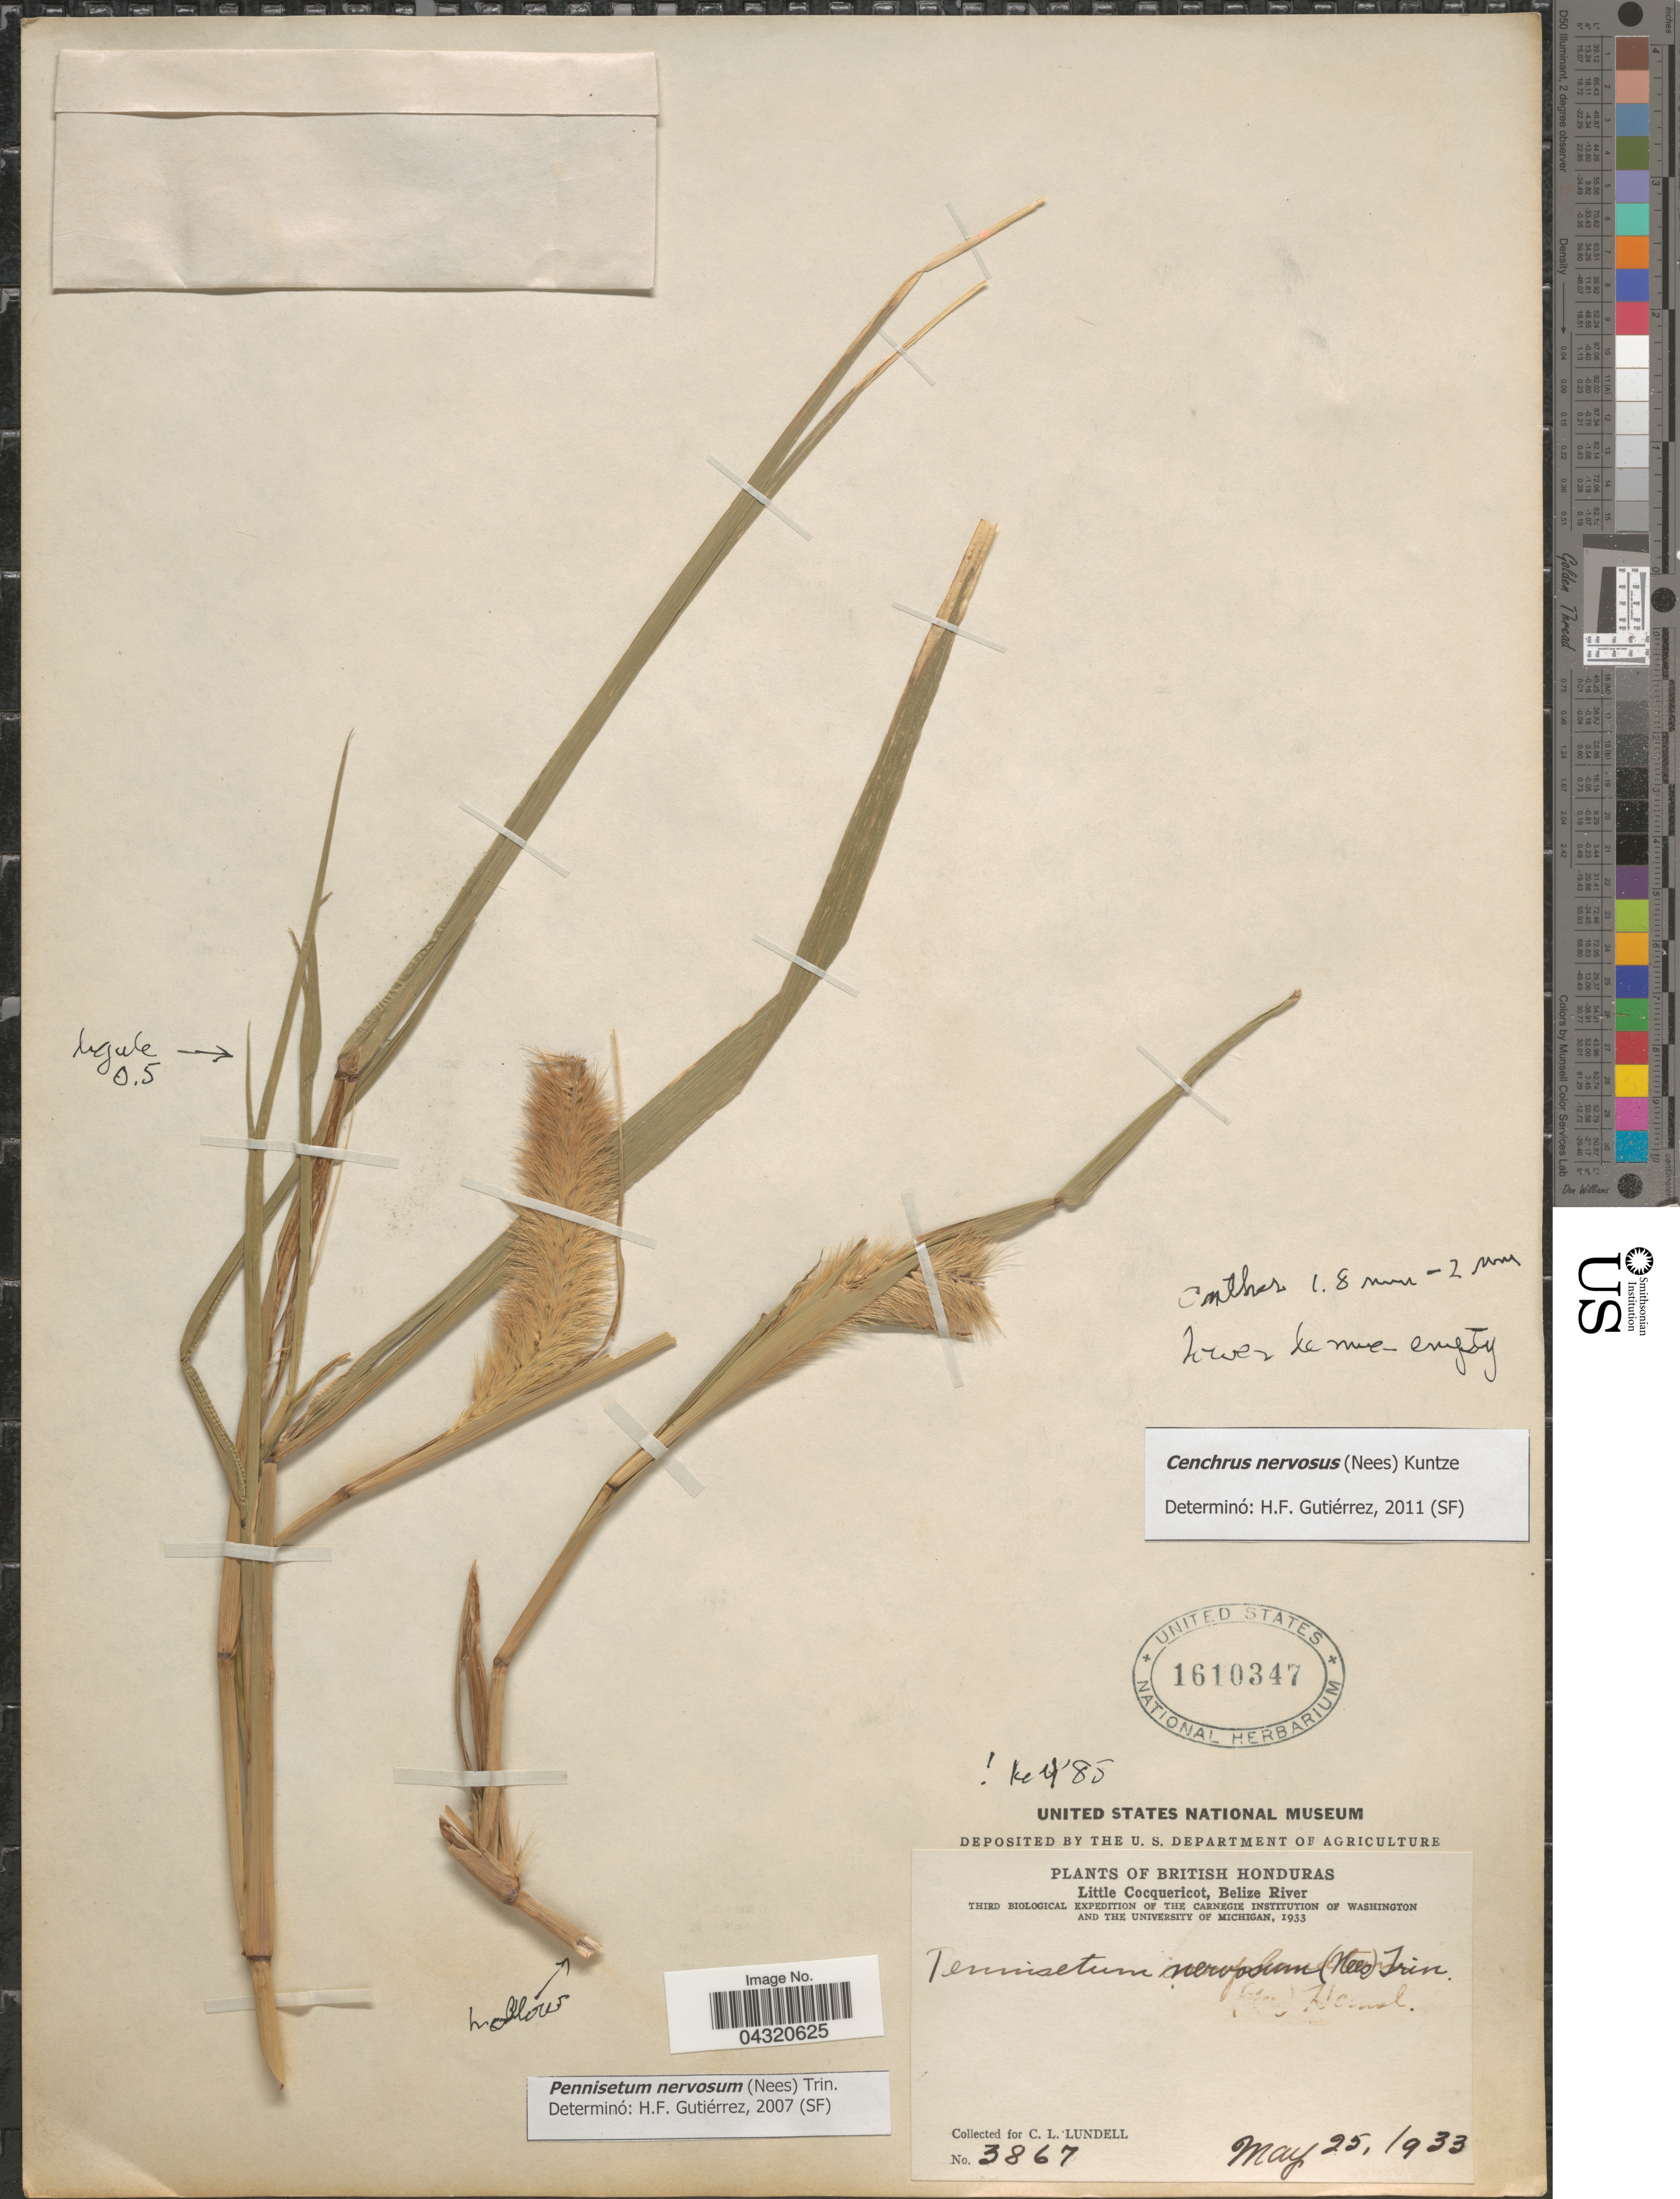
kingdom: Plantae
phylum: Tracheophyta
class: Liliopsida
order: Poales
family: Poaceae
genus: Cenchrus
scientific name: Cenchrus nervosus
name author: (Nees) Kuntze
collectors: C. L. Lundell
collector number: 3867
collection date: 1933-05-25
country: Belize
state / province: Belize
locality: British Honduras. Little Cocquericot, Belize River. Third Biological Expedition of the Carnegie Institution of Washington and the University of Michigan, 1913.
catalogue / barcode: US 1610347